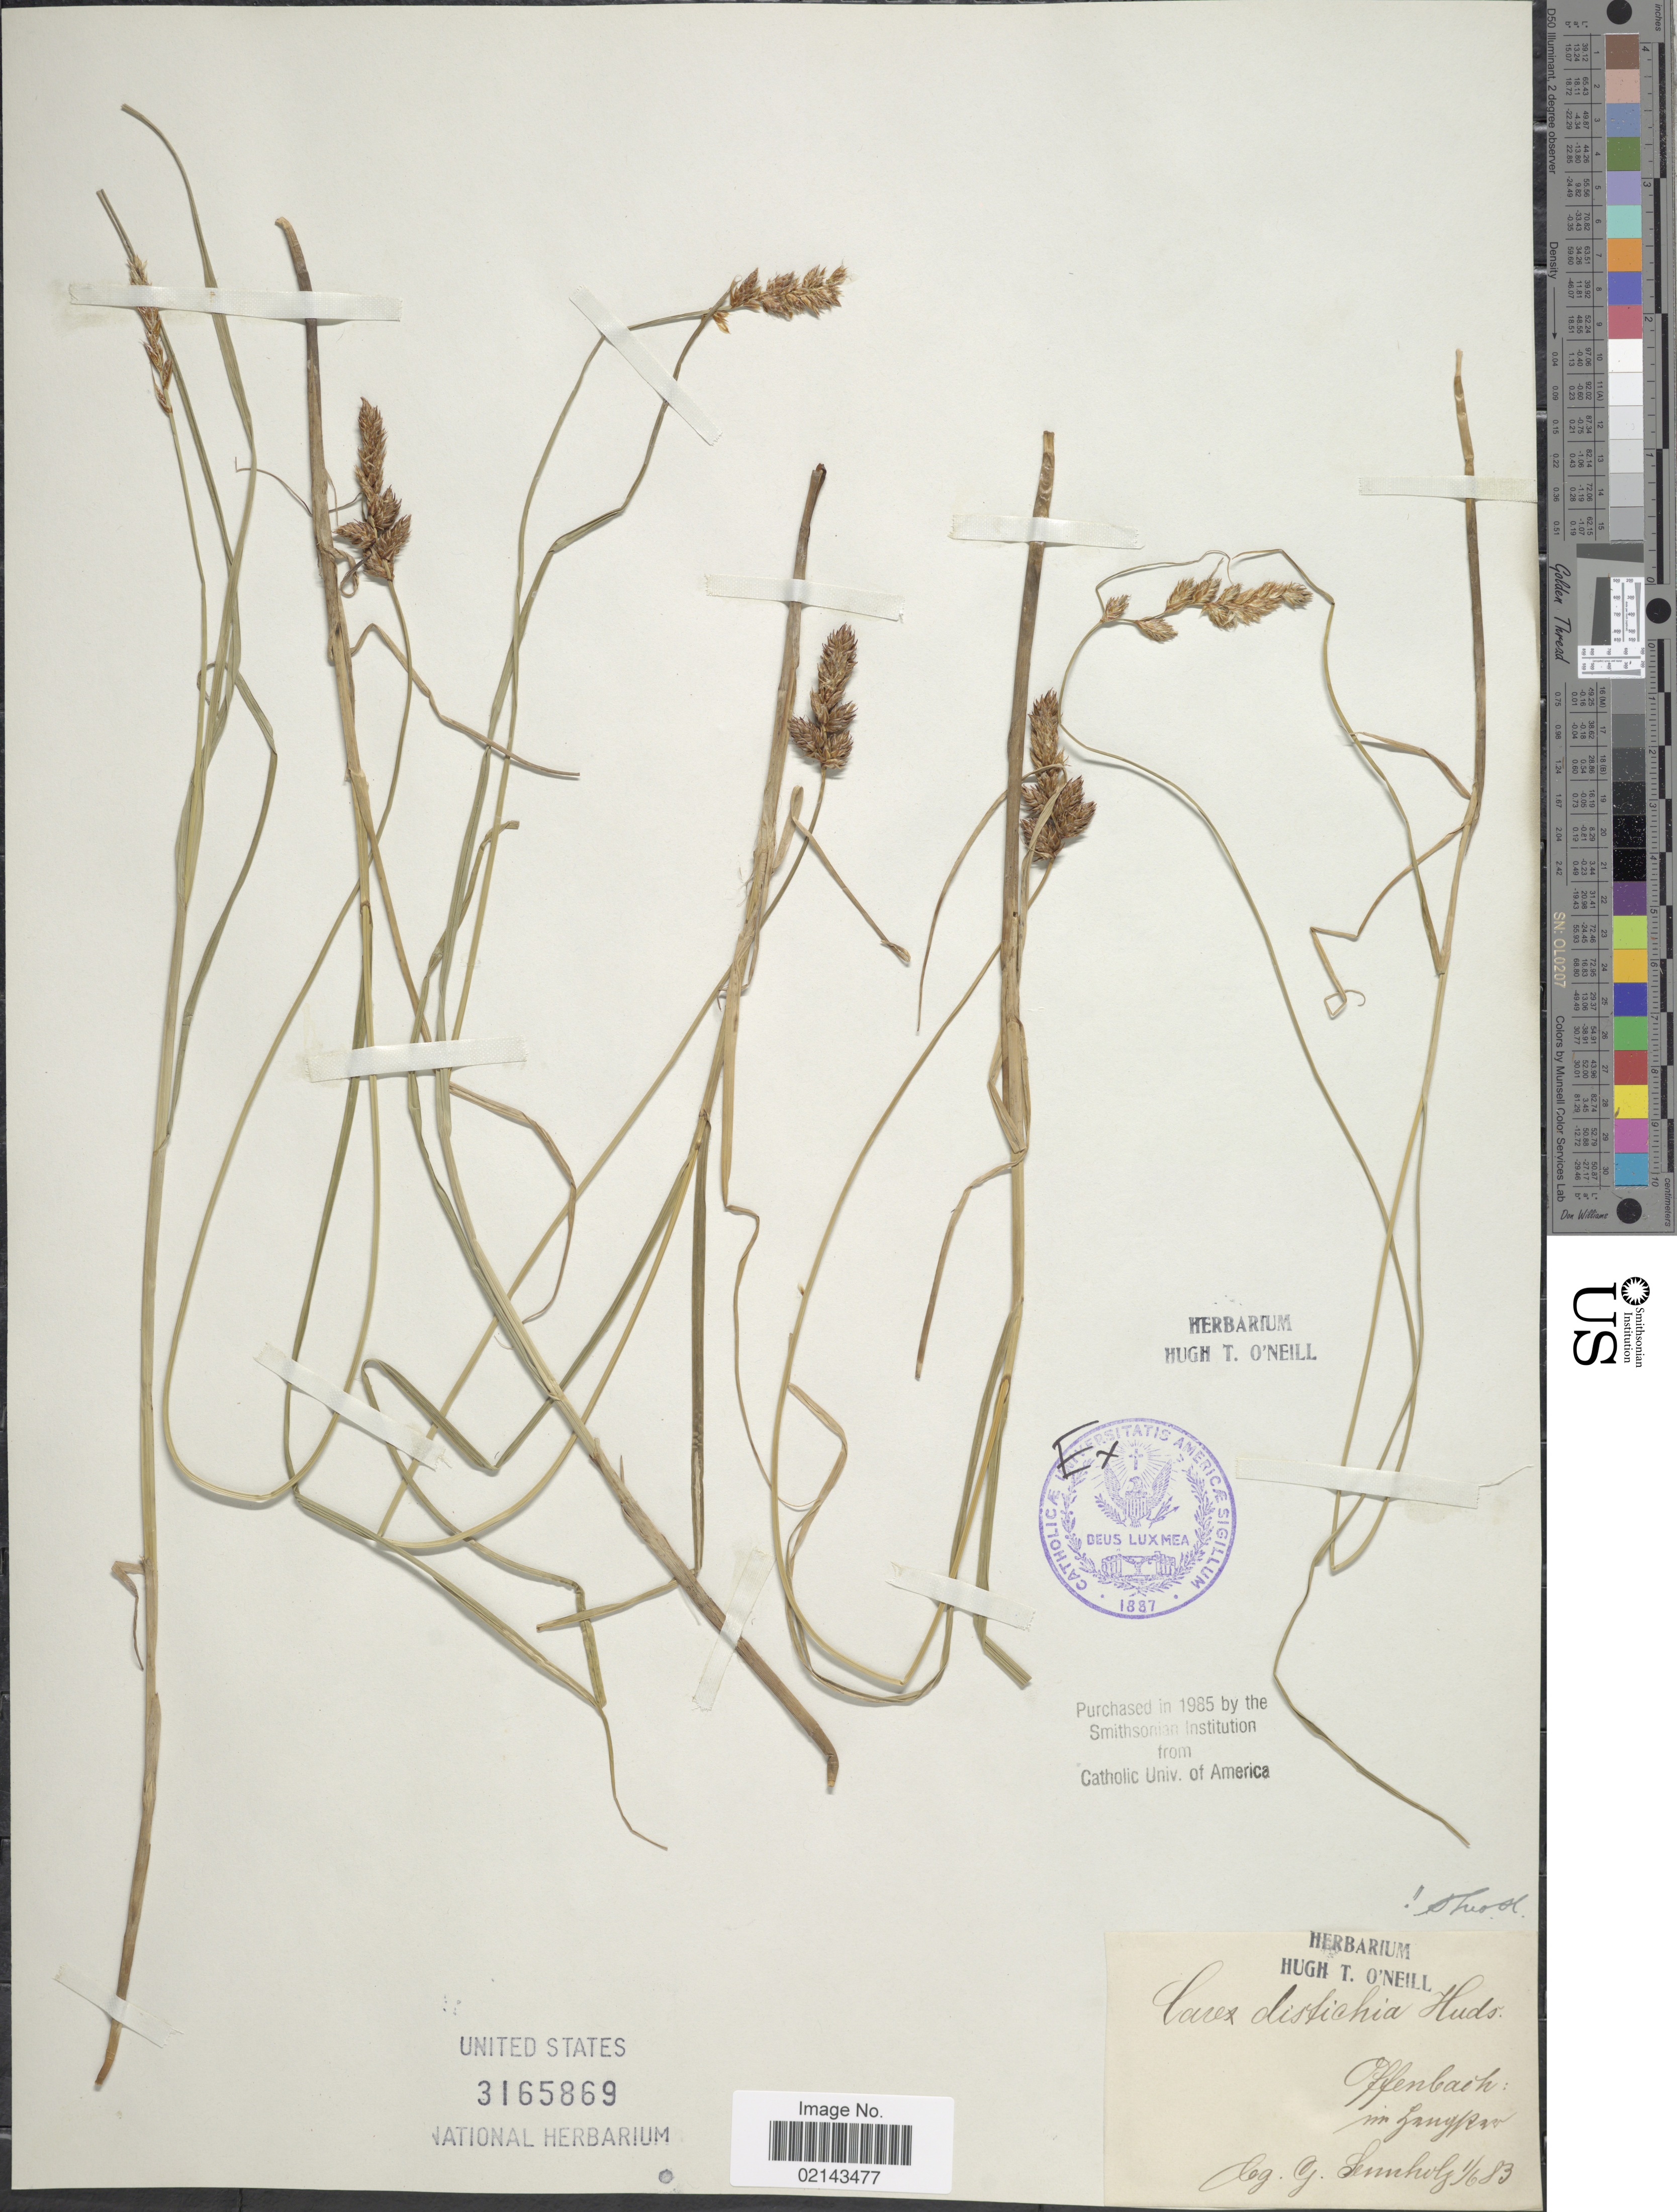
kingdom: Plantae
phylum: Tracheophyta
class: Liliopsida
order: Poales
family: Cyperaceae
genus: Carex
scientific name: Carex disticha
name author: Huds.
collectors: G. Sennholz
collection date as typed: Transcribed d/m/y: 1/6/83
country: Germany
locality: Offenbach: im Langpaz. [interpreted]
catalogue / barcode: US 3165869